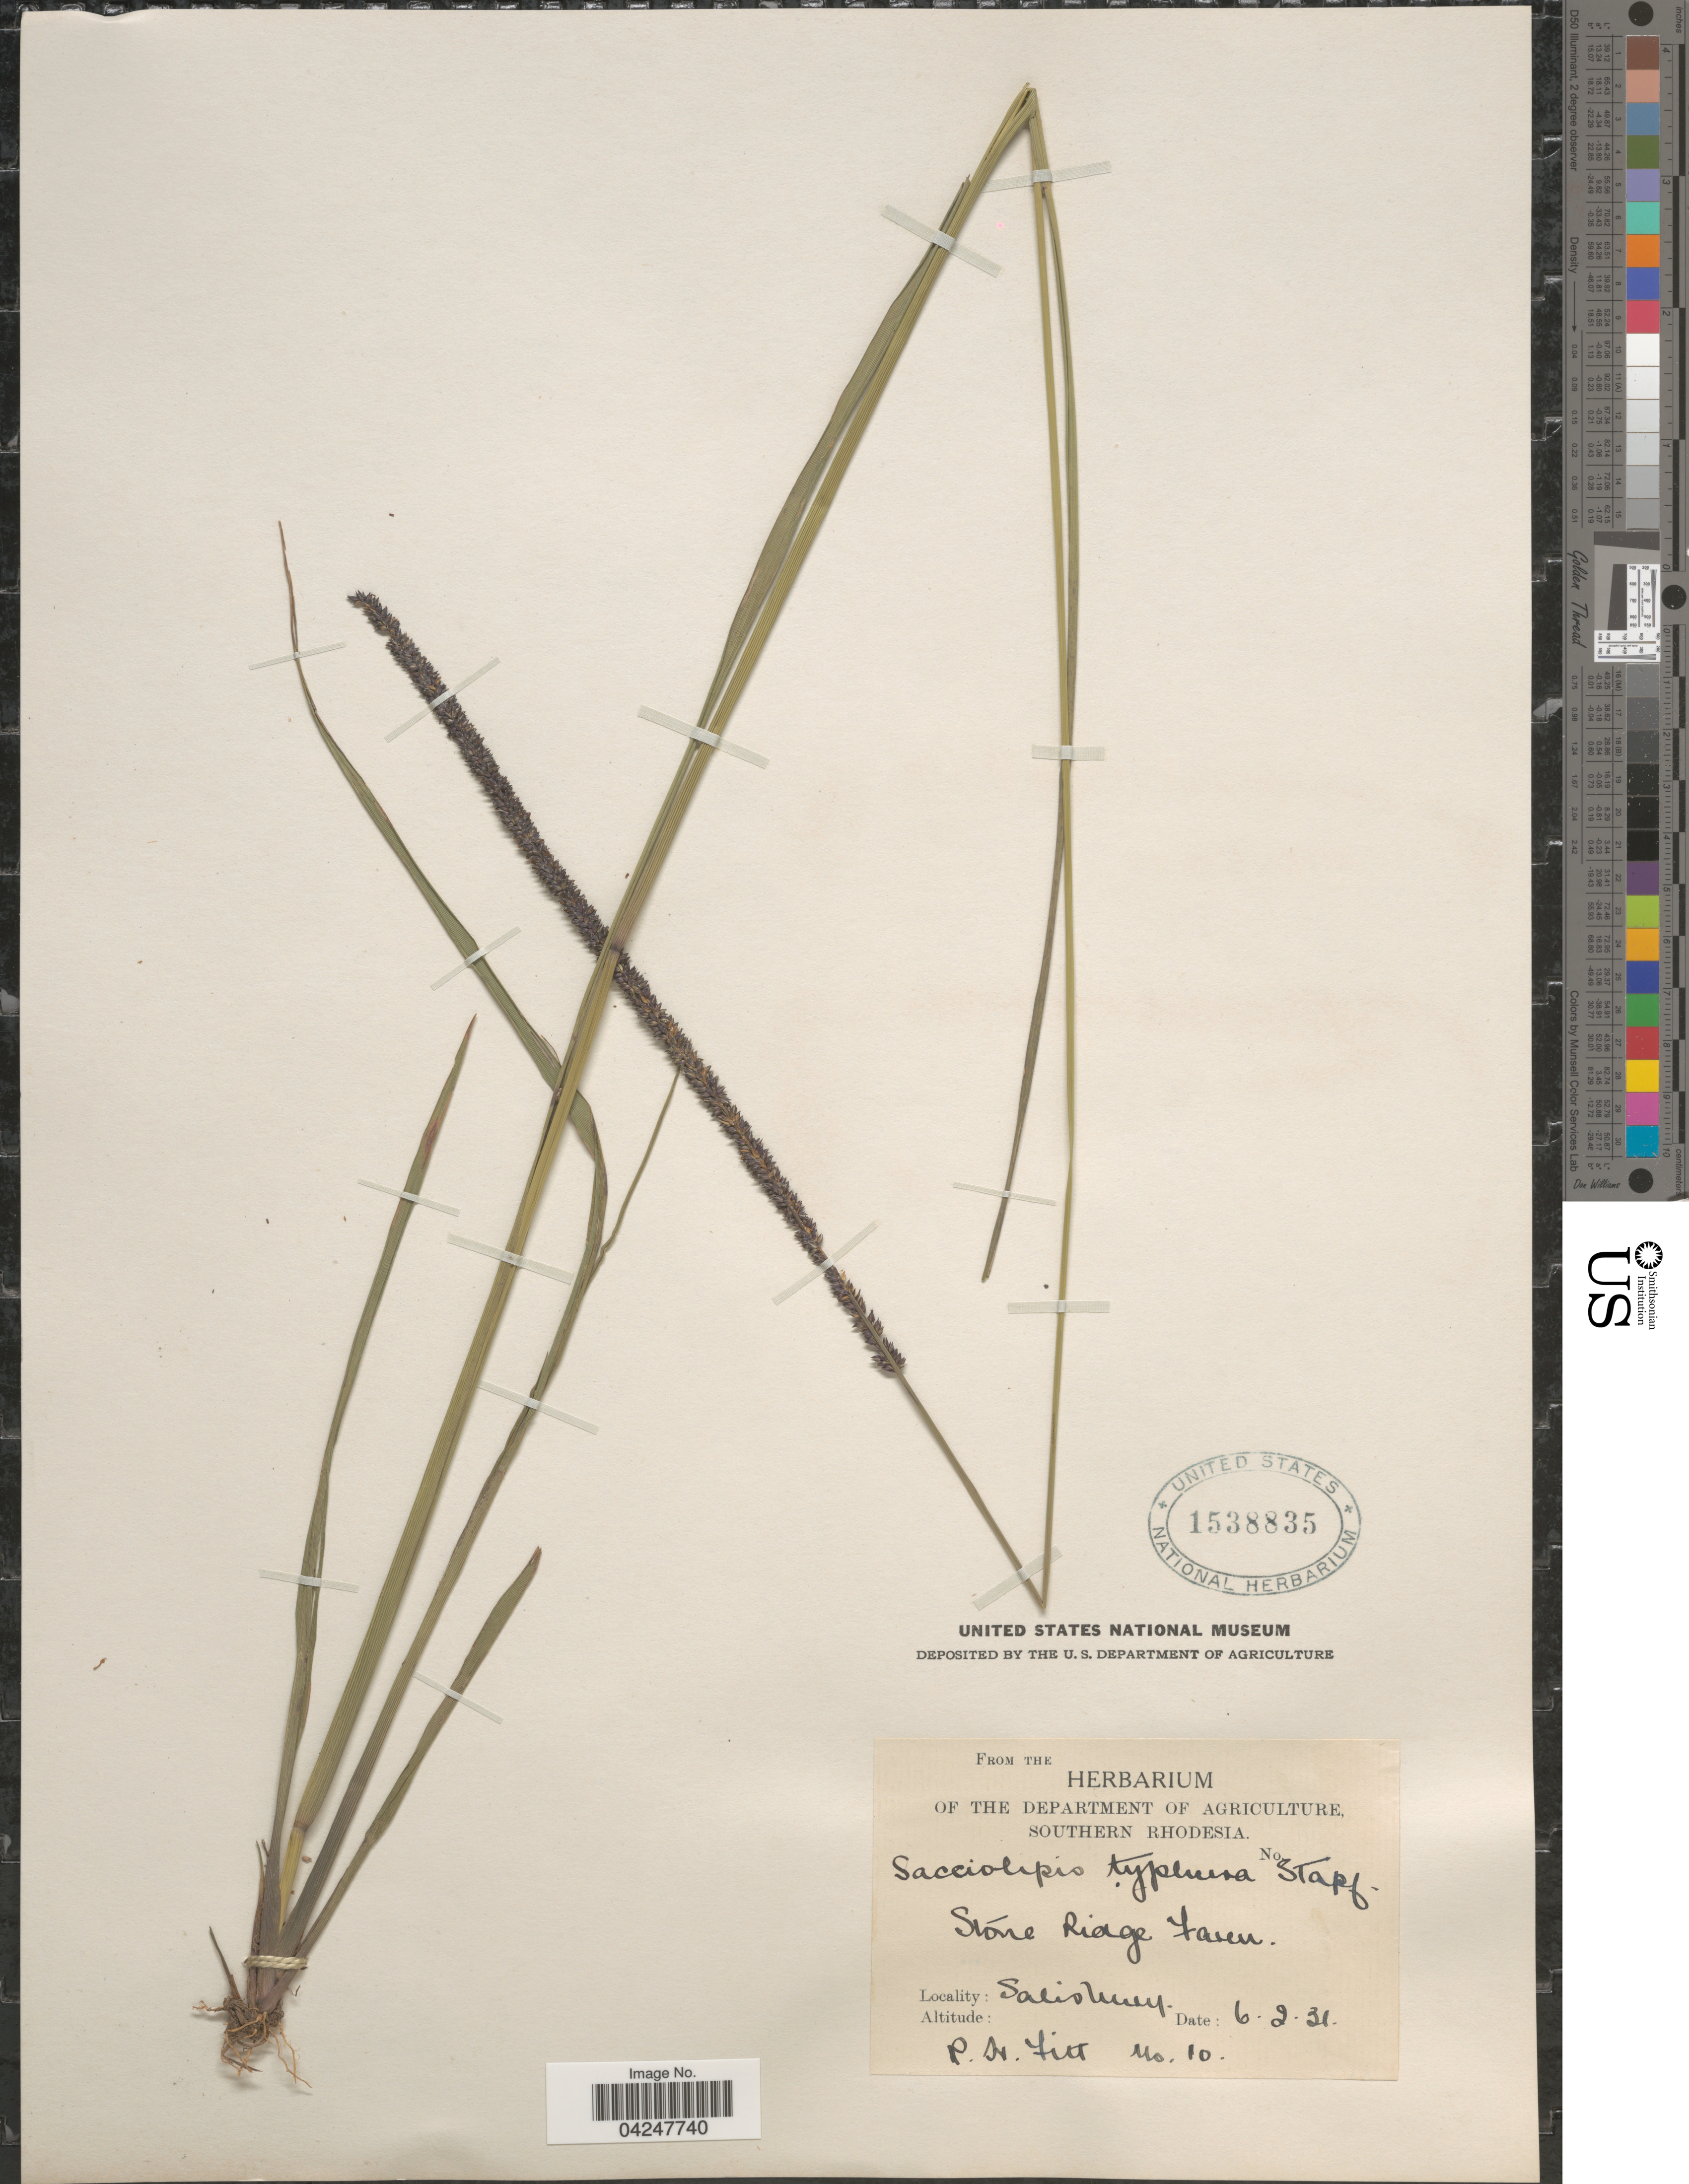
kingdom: Plantae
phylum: Tracheophyta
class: Liliopsida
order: Poales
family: Poaceae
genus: Sacciolepis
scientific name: Sacciolepis typhura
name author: (Stapf) Stapf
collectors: R. Fitt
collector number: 10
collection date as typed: Transcribed d/m/y: 6/2/31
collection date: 1931-02-06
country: Zimbabwe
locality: Stone Ridge Farm. Salisbury.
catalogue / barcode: US 1538835